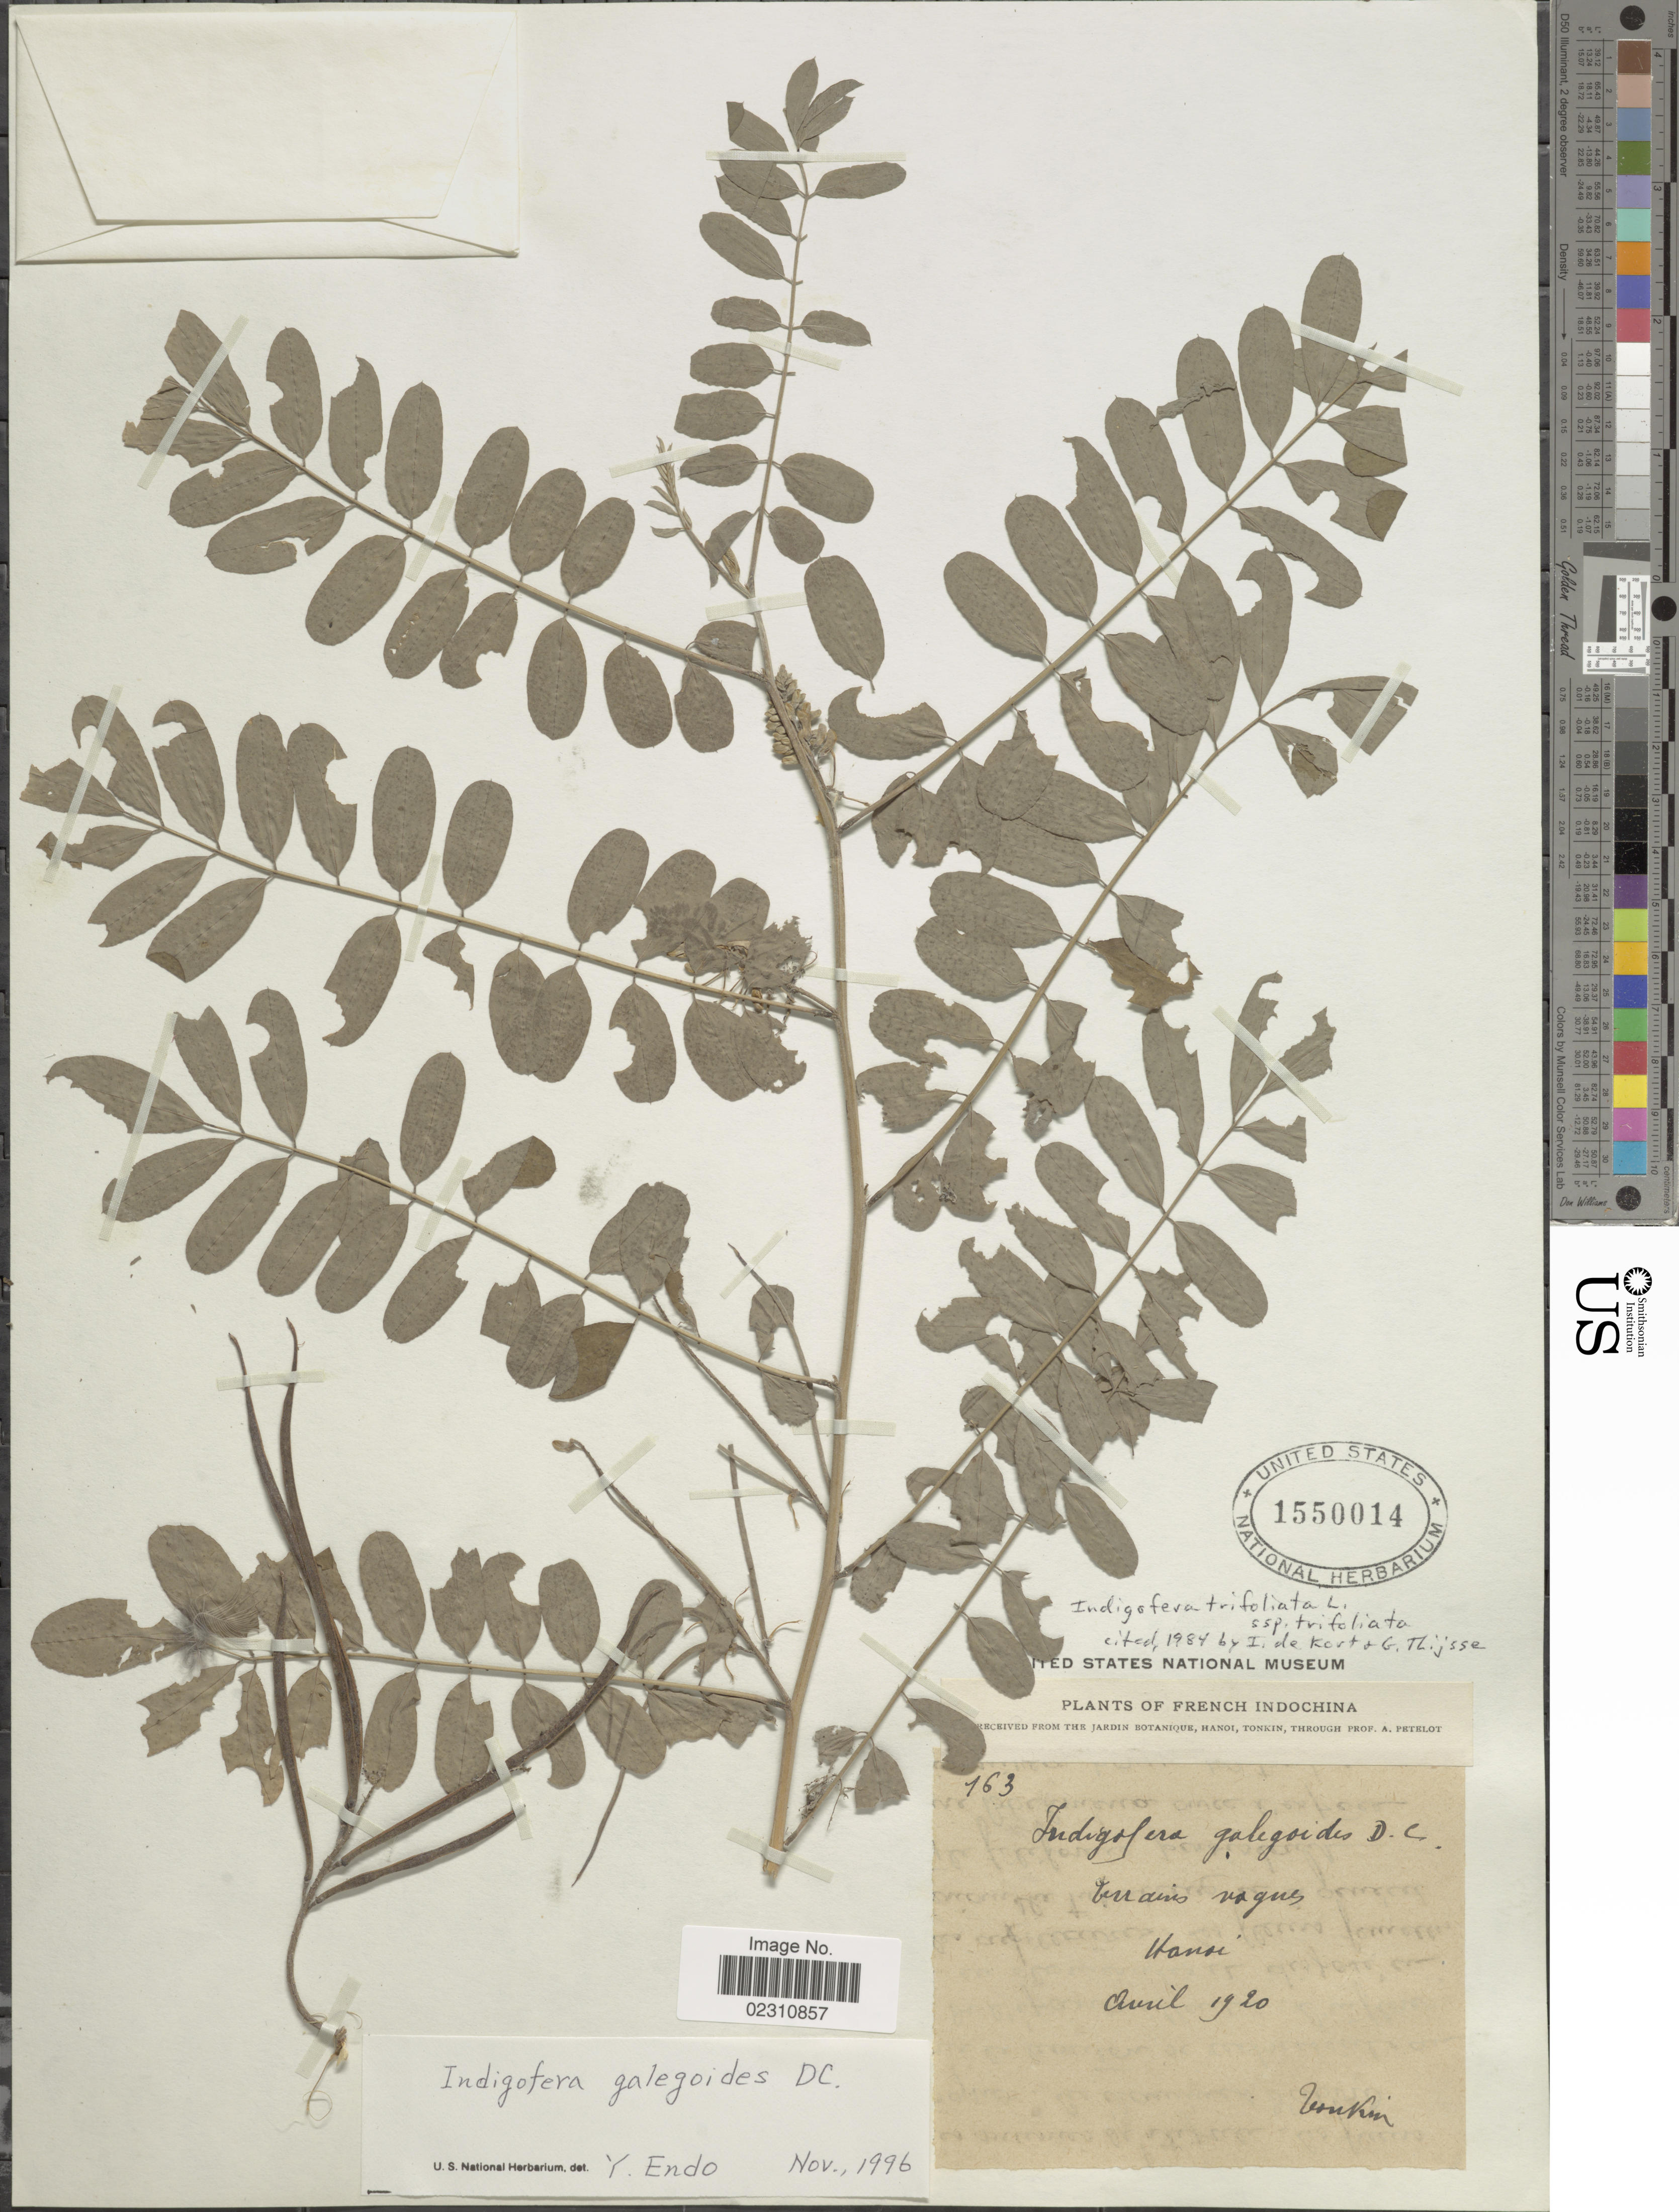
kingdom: Plantae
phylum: Tracheophyta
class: Magnoliopsida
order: Fabales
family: Fabaceae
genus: Indigofera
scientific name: Indigofera galegoides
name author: DC.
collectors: A. Petelot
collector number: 163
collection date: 1920-04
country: Vietnam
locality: Tonkin. Terrains vagues Hanoi.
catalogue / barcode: US 1550014